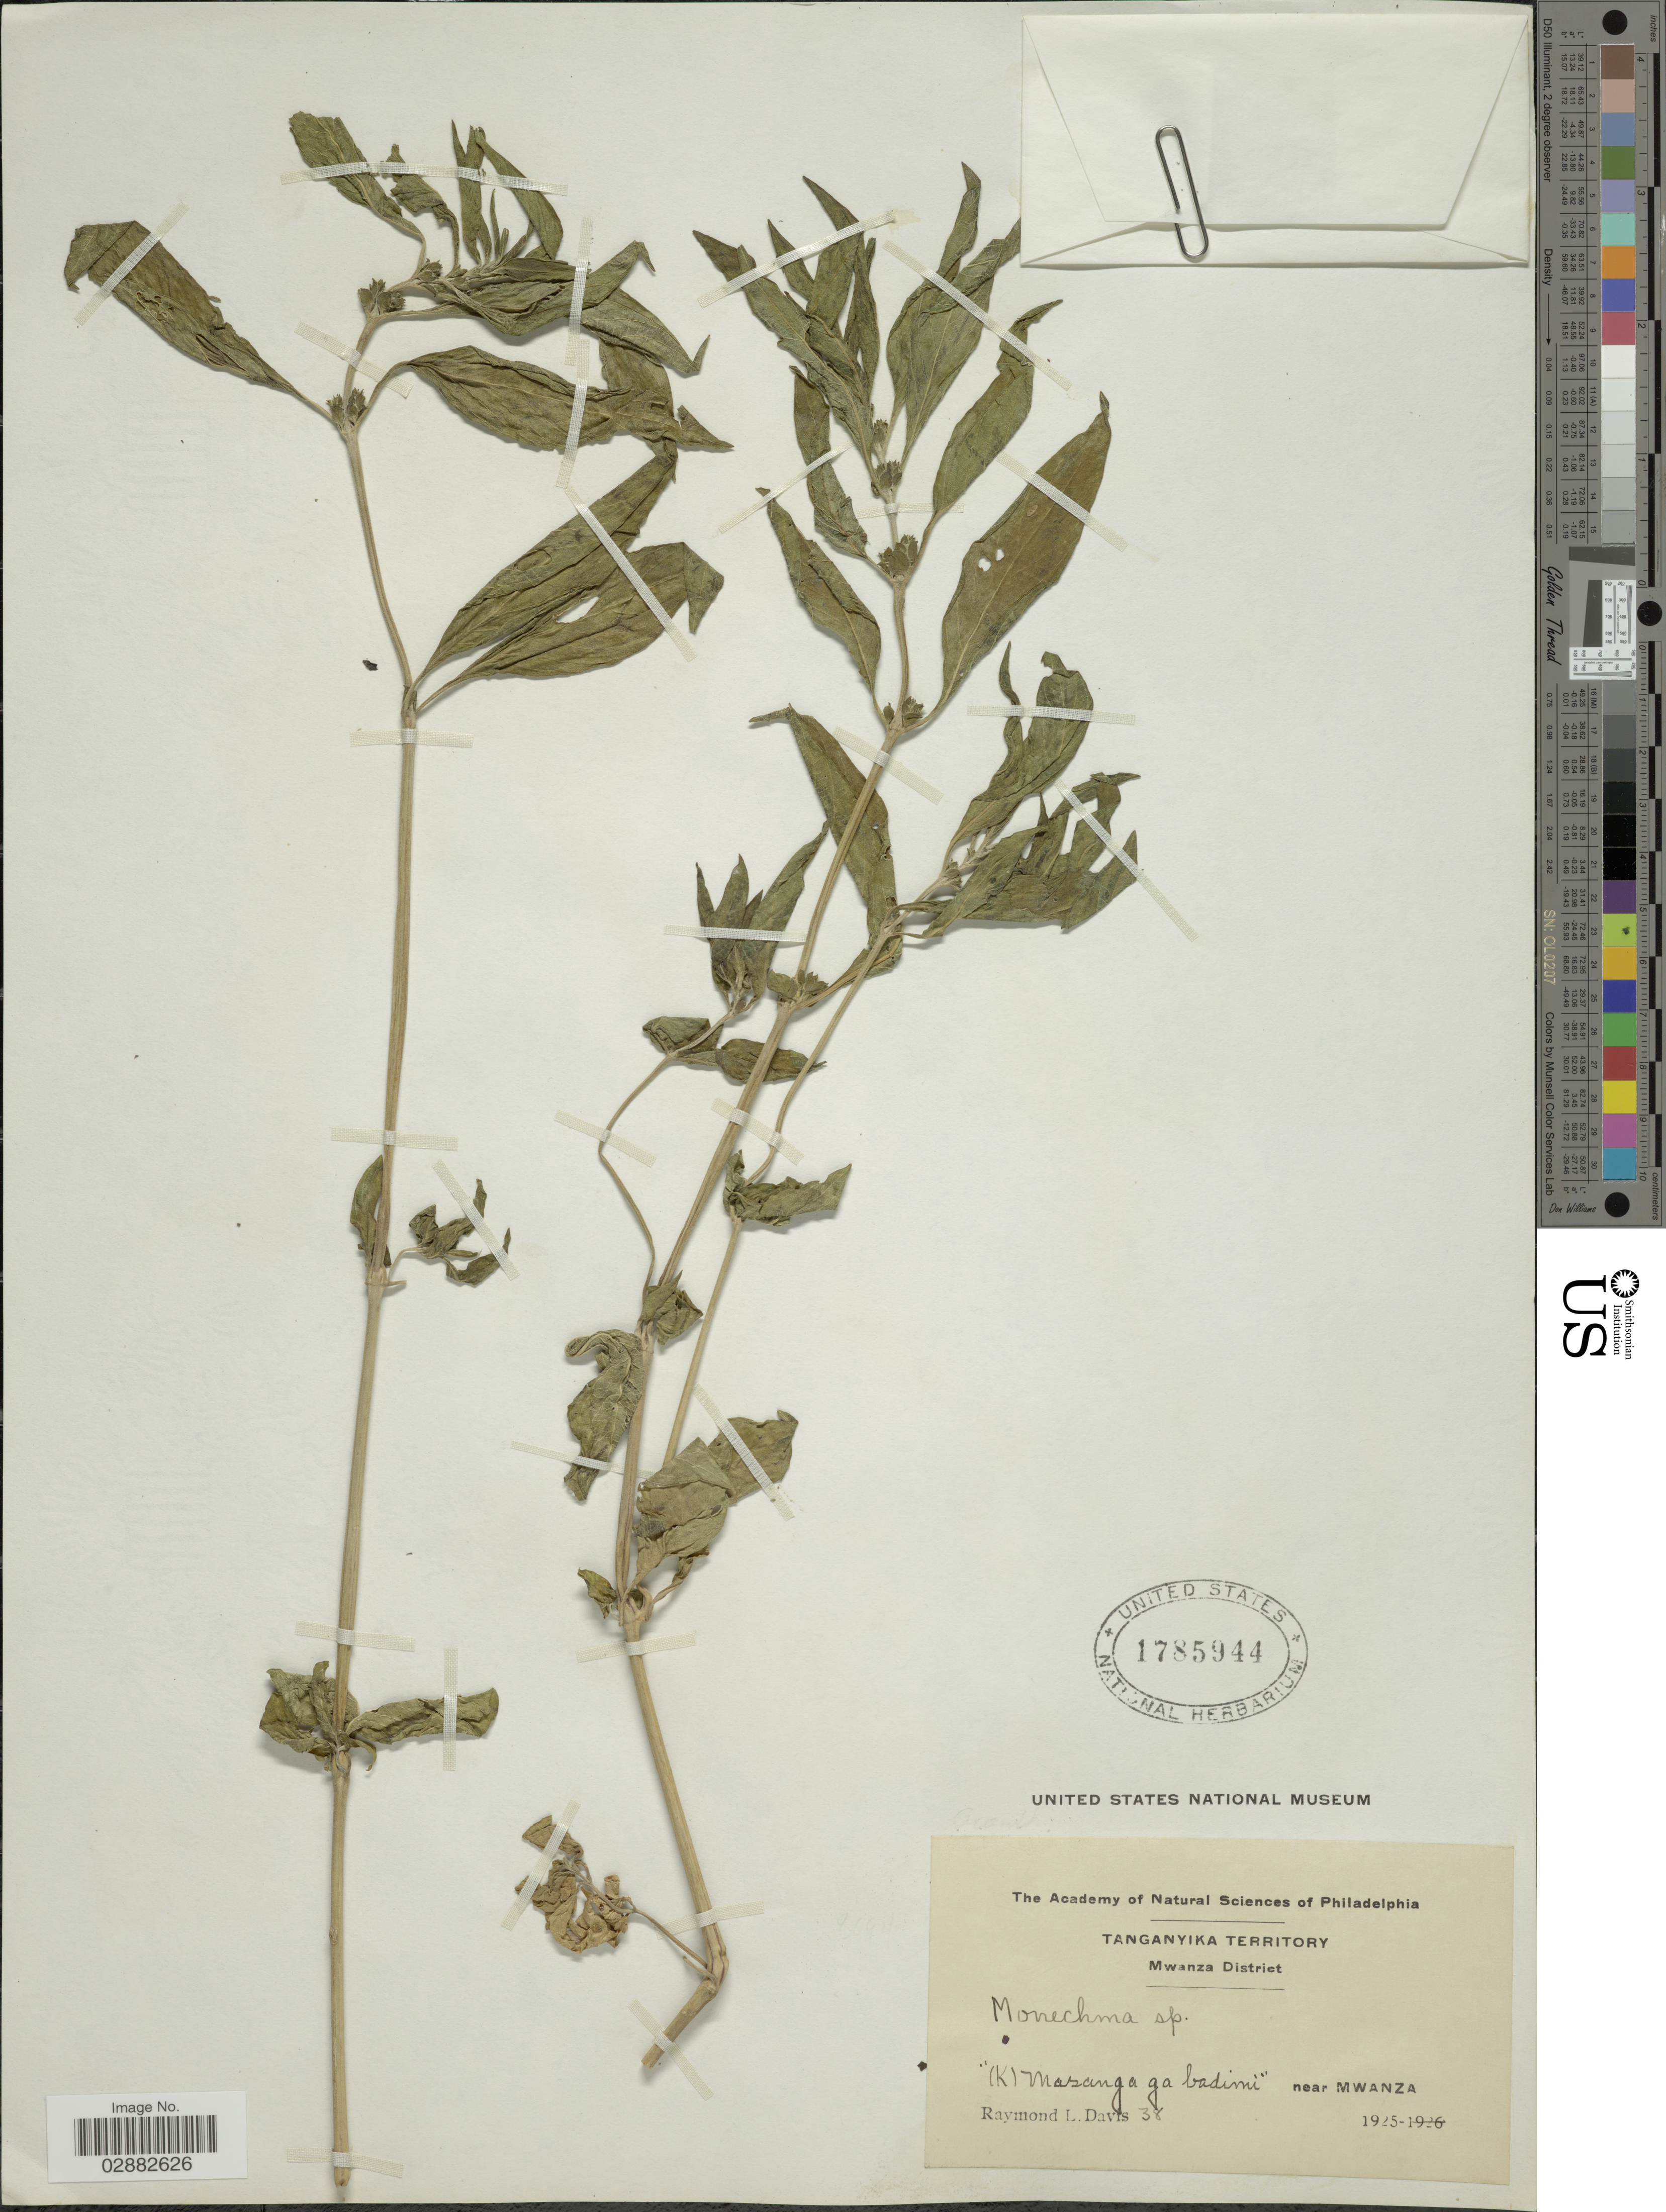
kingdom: Plantae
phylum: Tracheophyta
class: Magnoliopsida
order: Lamiales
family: Acanthaceae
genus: Justicia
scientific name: Justicia sp.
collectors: R. Davis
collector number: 38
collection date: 1925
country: Tanzania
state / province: Mwanza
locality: Tanganyika Territory, Mwanza District, near Mwanza.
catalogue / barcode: US 1785944